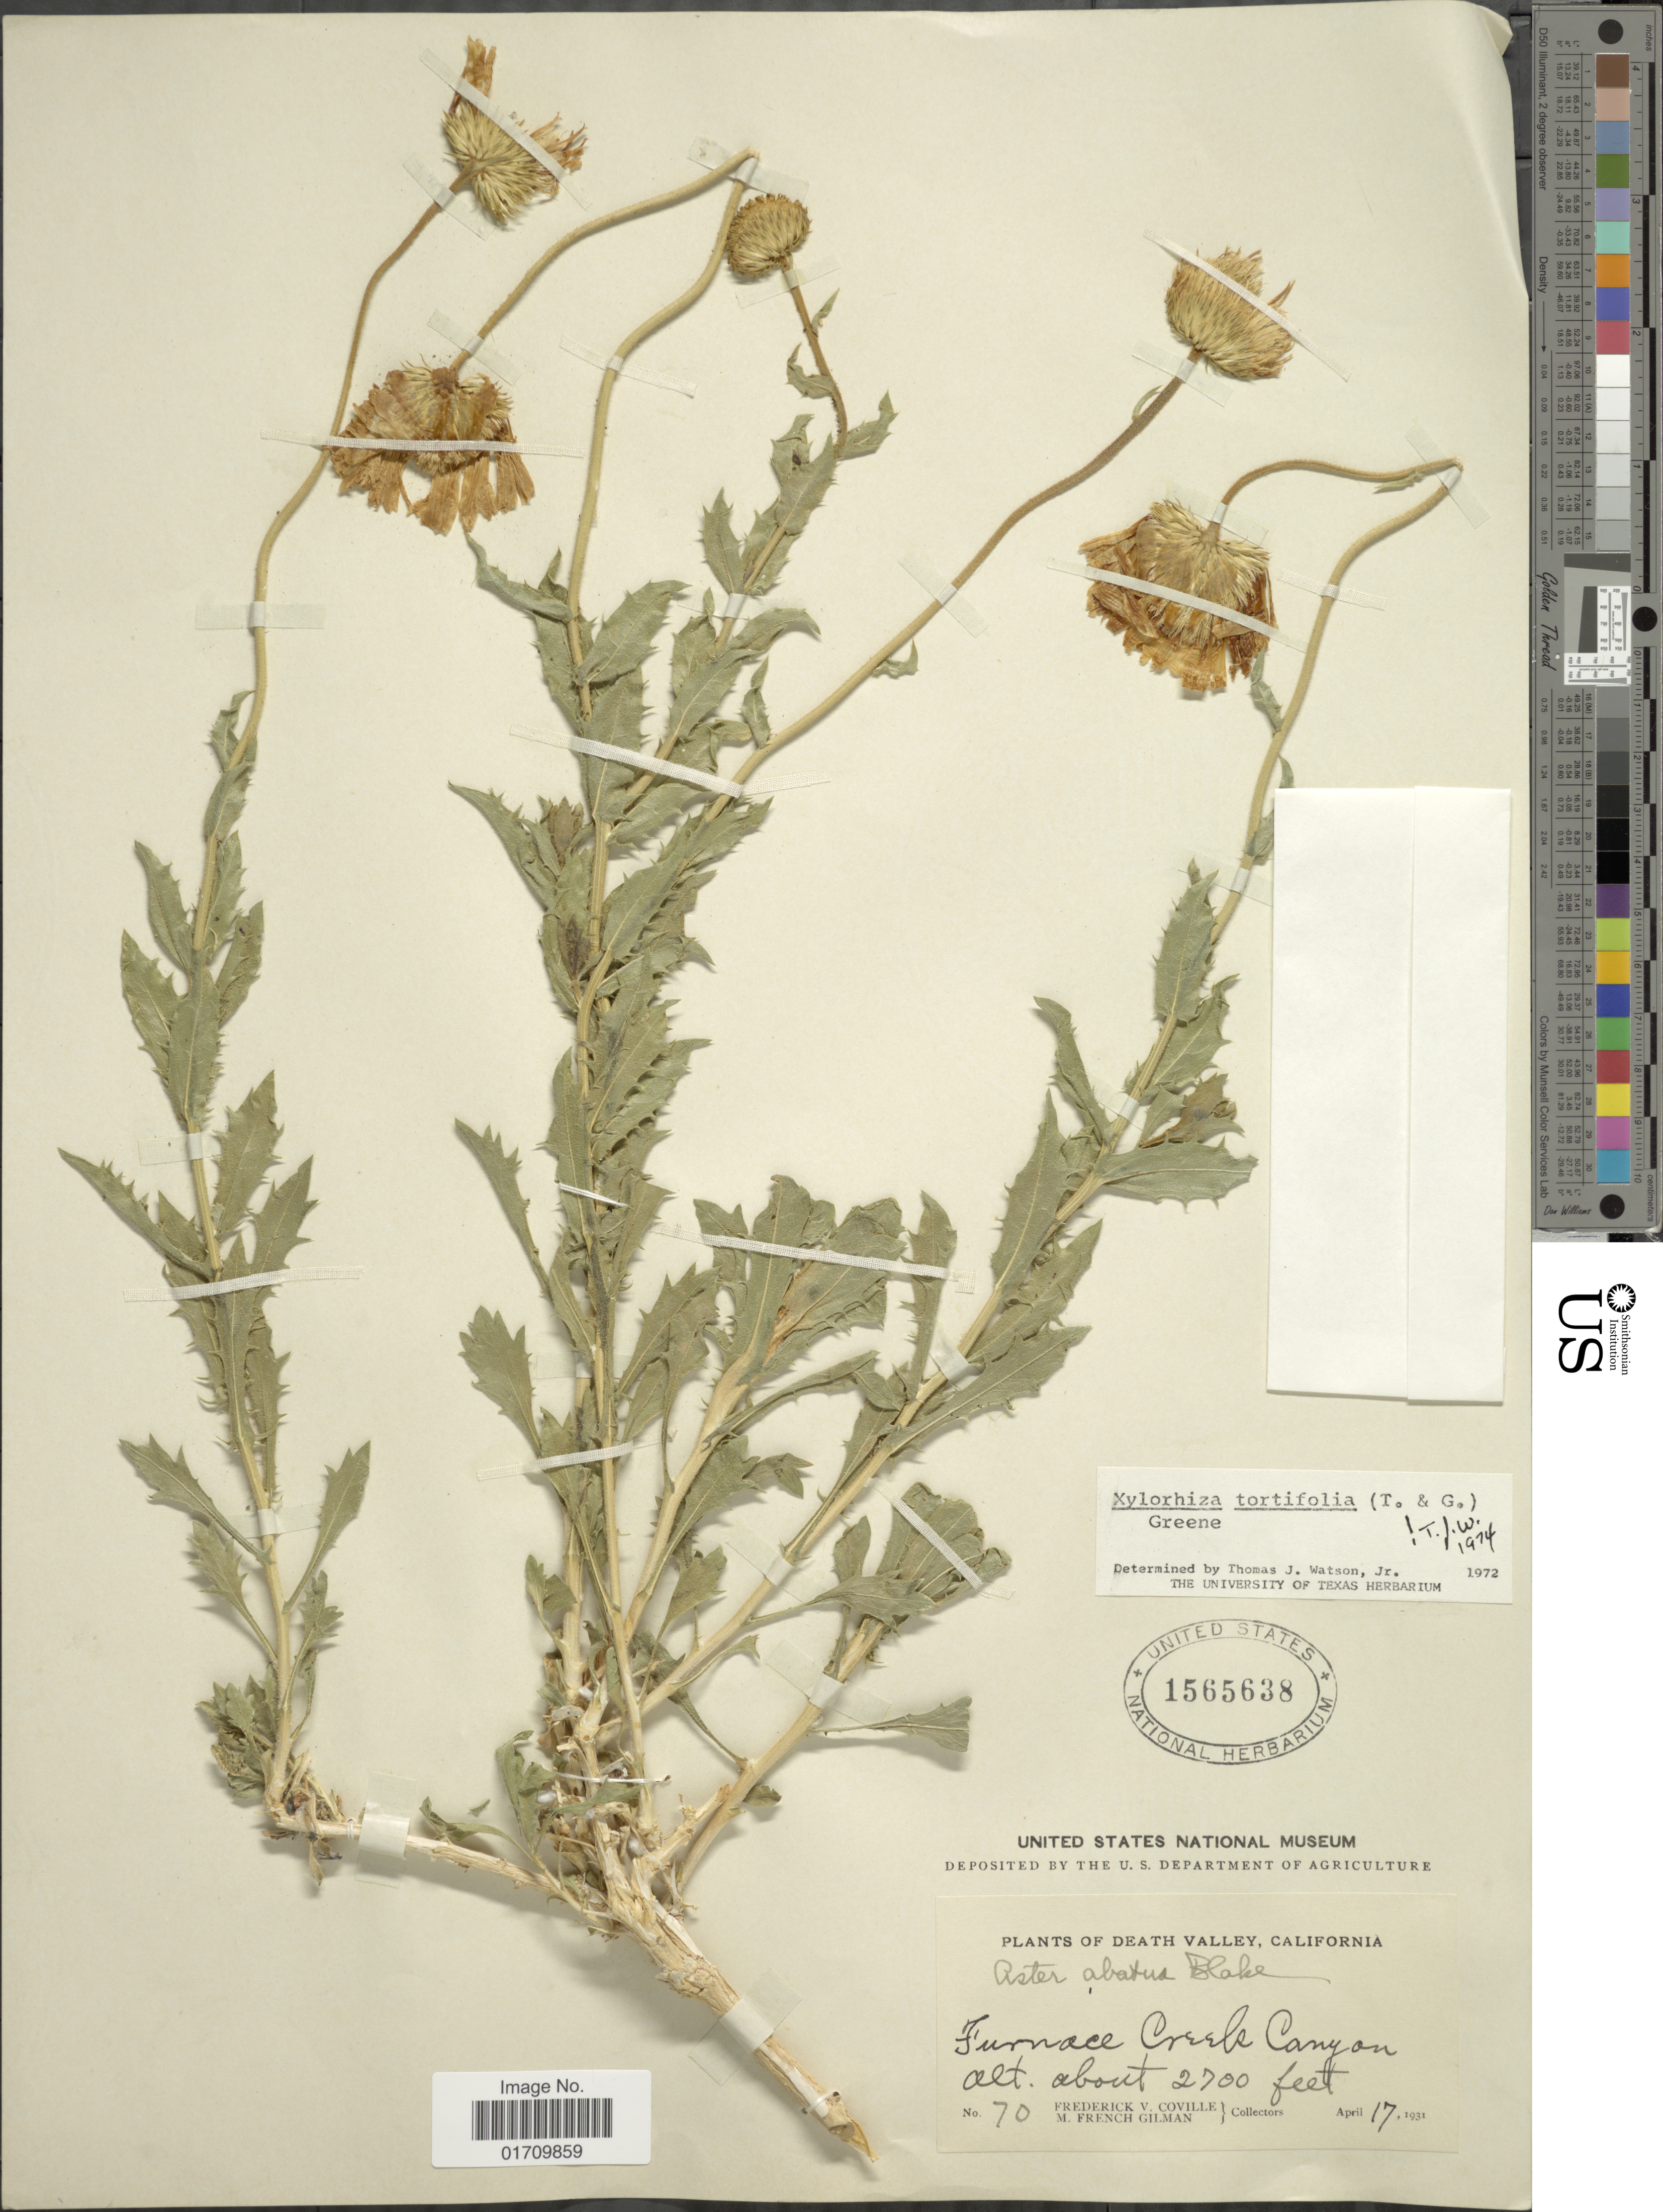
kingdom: Plantae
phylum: Tracheophyta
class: Magnoliopsida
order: Asterales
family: Asteraceae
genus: Xylorhiza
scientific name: Xylorhiza tortifolia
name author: (Torr. & A. Gray) Greene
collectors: F. V. Coville & M. F. Gilman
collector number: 70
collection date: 1931-04-17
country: United States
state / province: California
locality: Death Valley, Furnace Creek Canyon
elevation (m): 823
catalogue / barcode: US 1565638